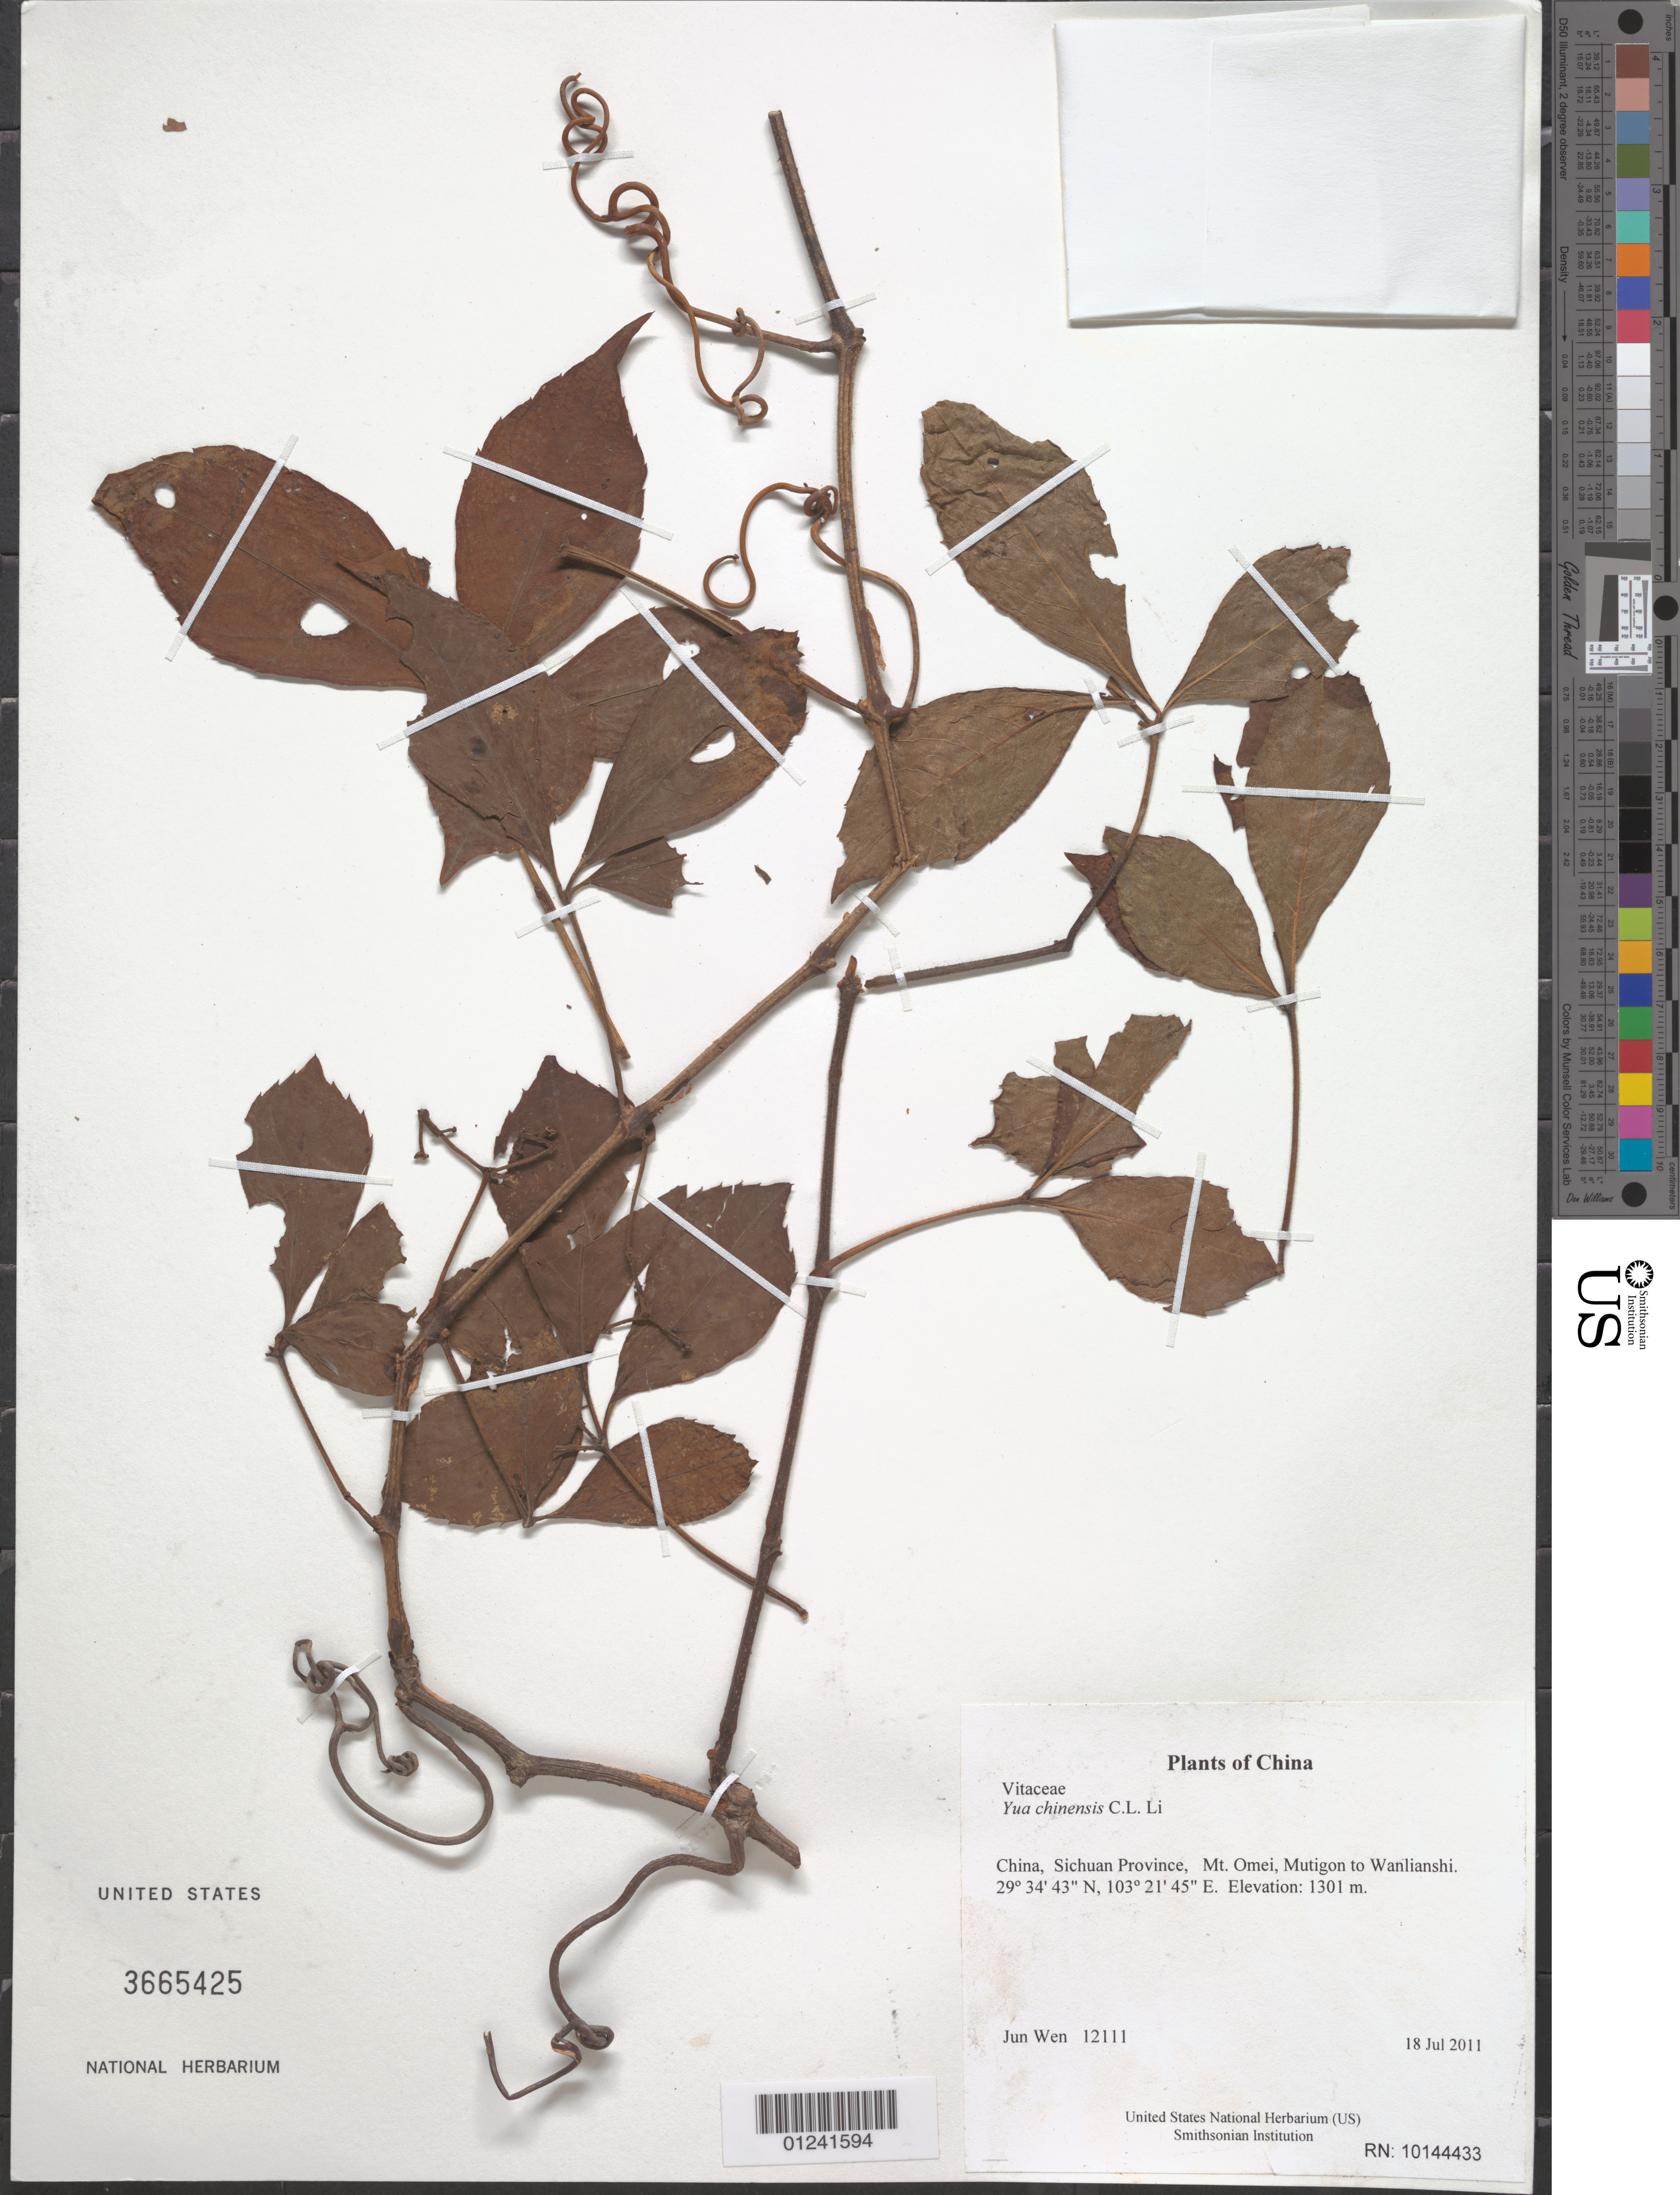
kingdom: Plantae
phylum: Tracheophyta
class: Magnoliopsida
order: Vitales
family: Vitaceae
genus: Yua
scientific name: Yua chinensis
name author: C.L. Li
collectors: J. Wen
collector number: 12111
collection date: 2011-07-18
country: China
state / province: Sichuan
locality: Mt. Omei, Mutigon to Wanlianshi.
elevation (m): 1301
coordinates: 29 34 42.9 N, 103 21 45 E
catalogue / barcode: US 3665425